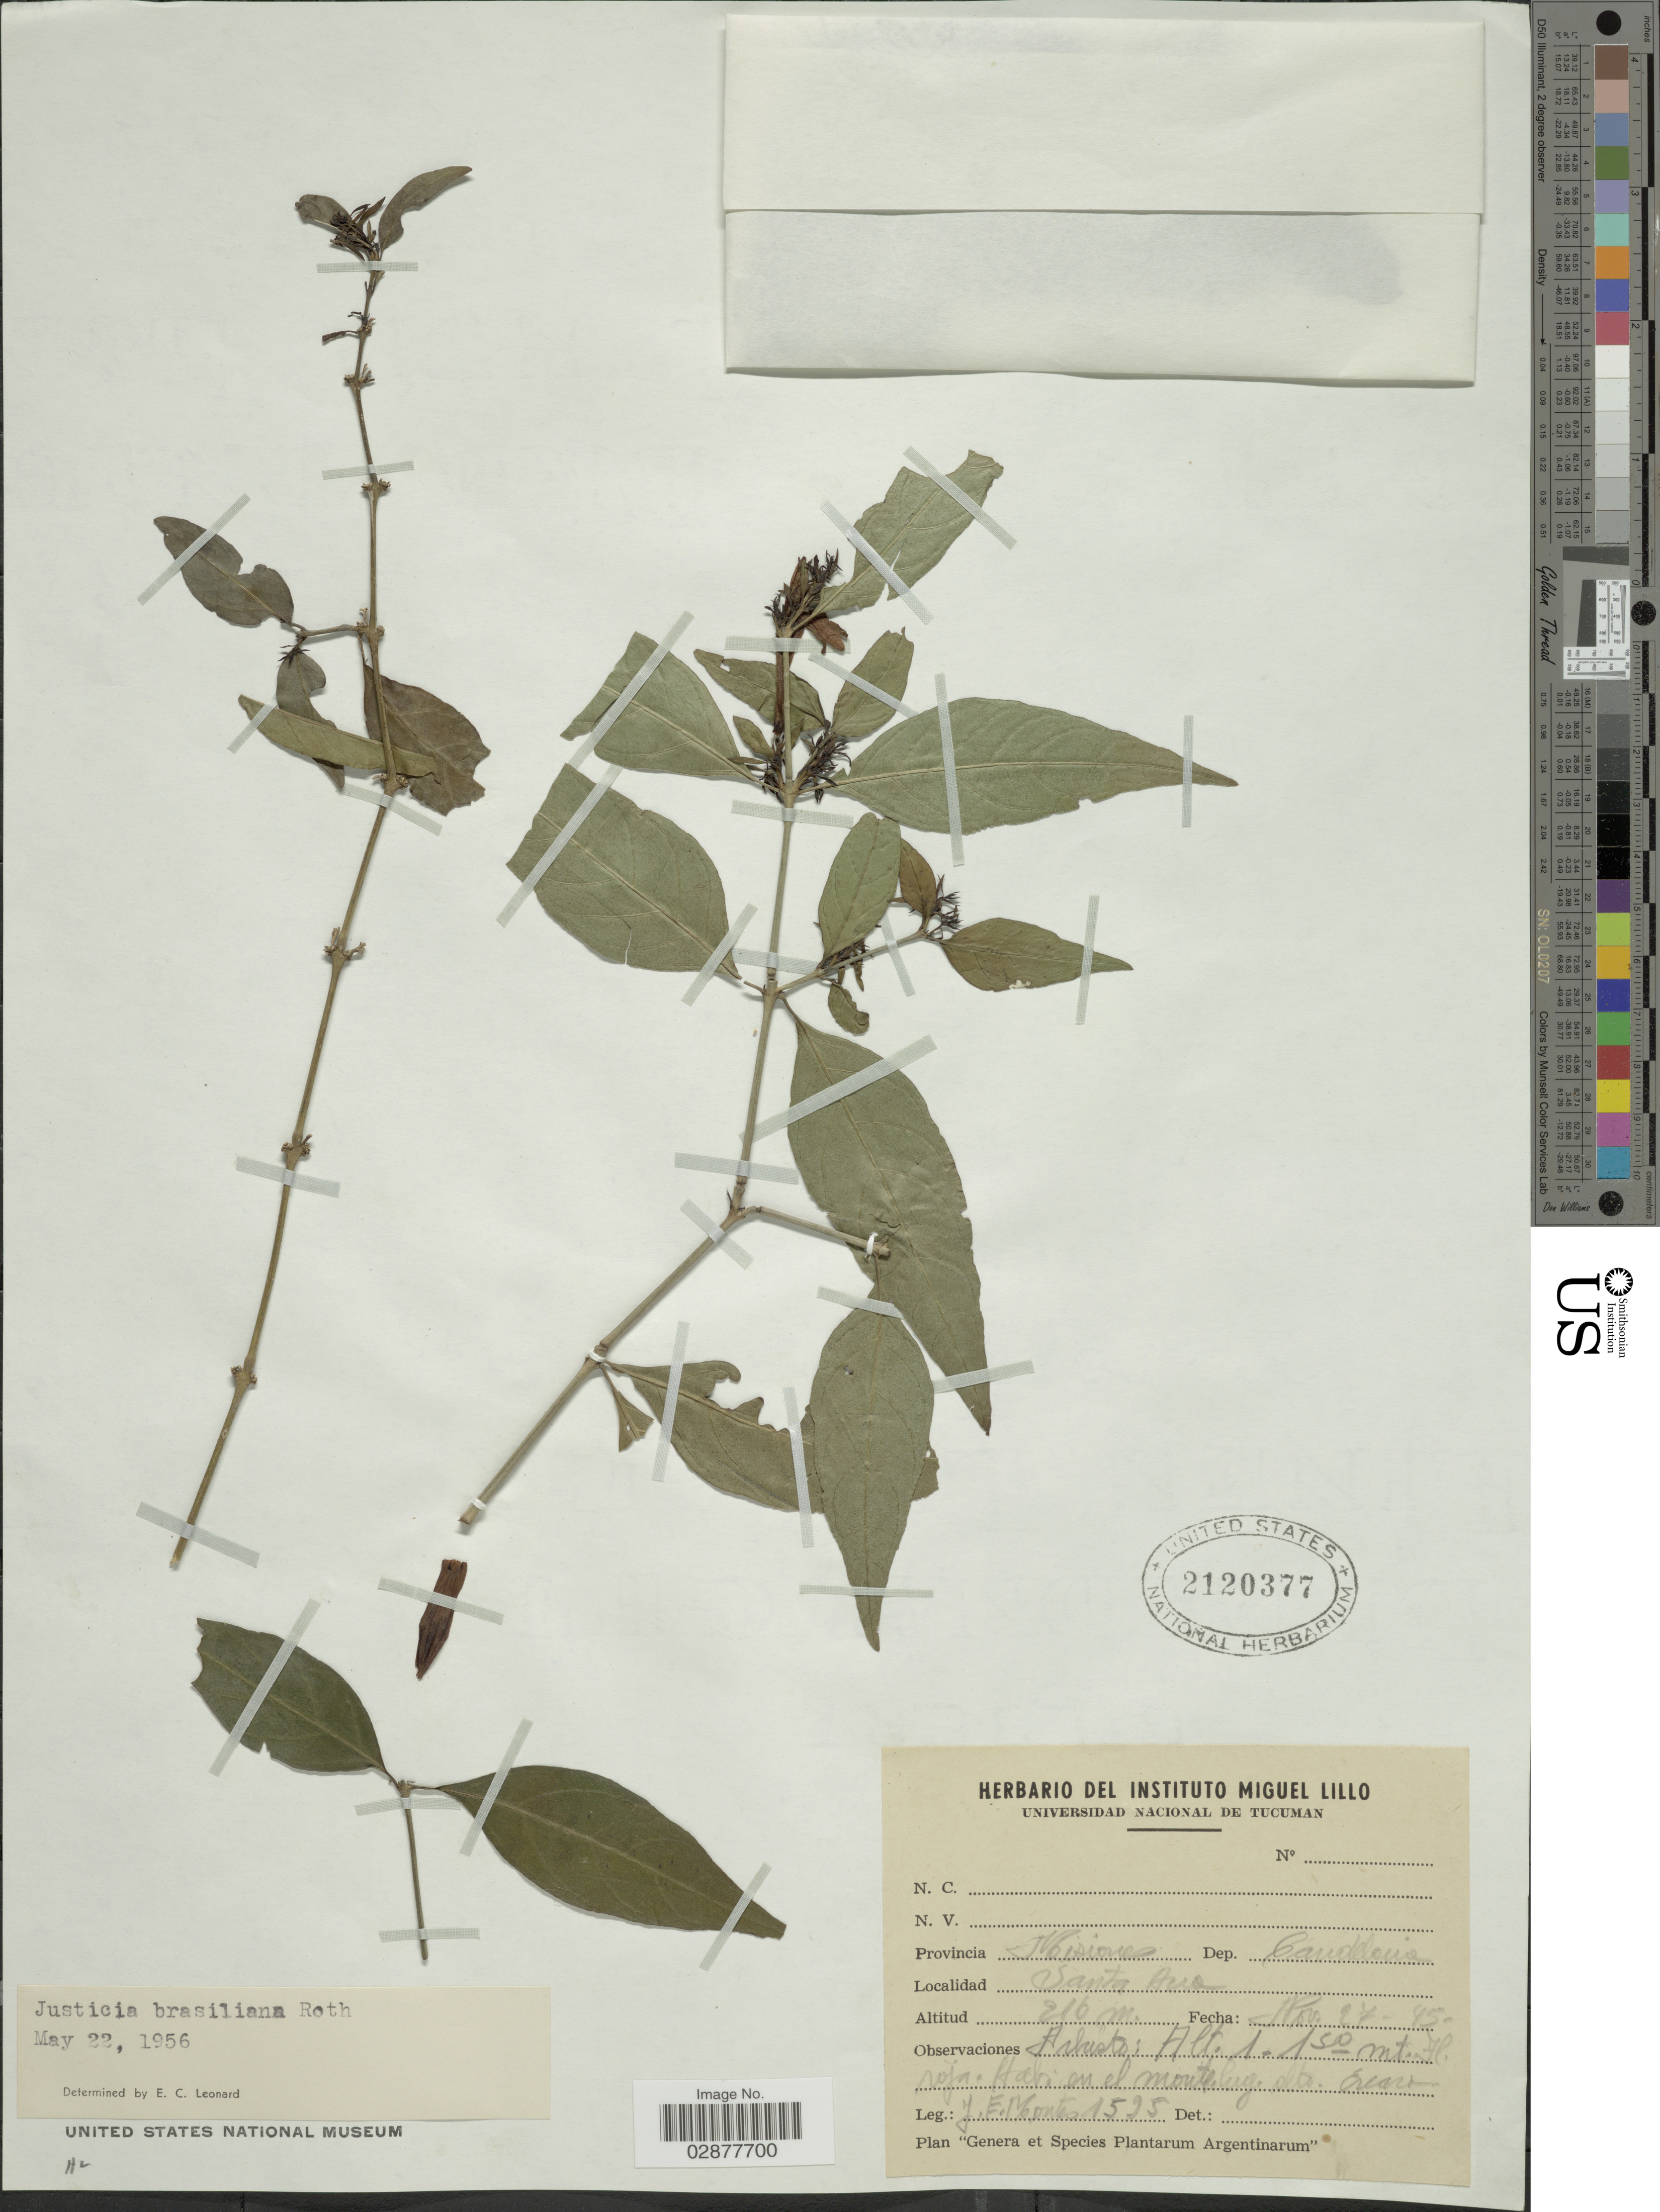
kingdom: Plantae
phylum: Tracheophyta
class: Magnoliopsida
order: Lamiales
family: Acanthaceae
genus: Justicia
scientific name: Justicia brasiliana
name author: Roth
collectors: J. E. Montes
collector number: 1595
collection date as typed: Transcribed d/m/y: 27/11/45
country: Argentina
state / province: Misiones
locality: Dep. Candelaria, Santa Ana.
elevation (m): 216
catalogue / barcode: US 2120377